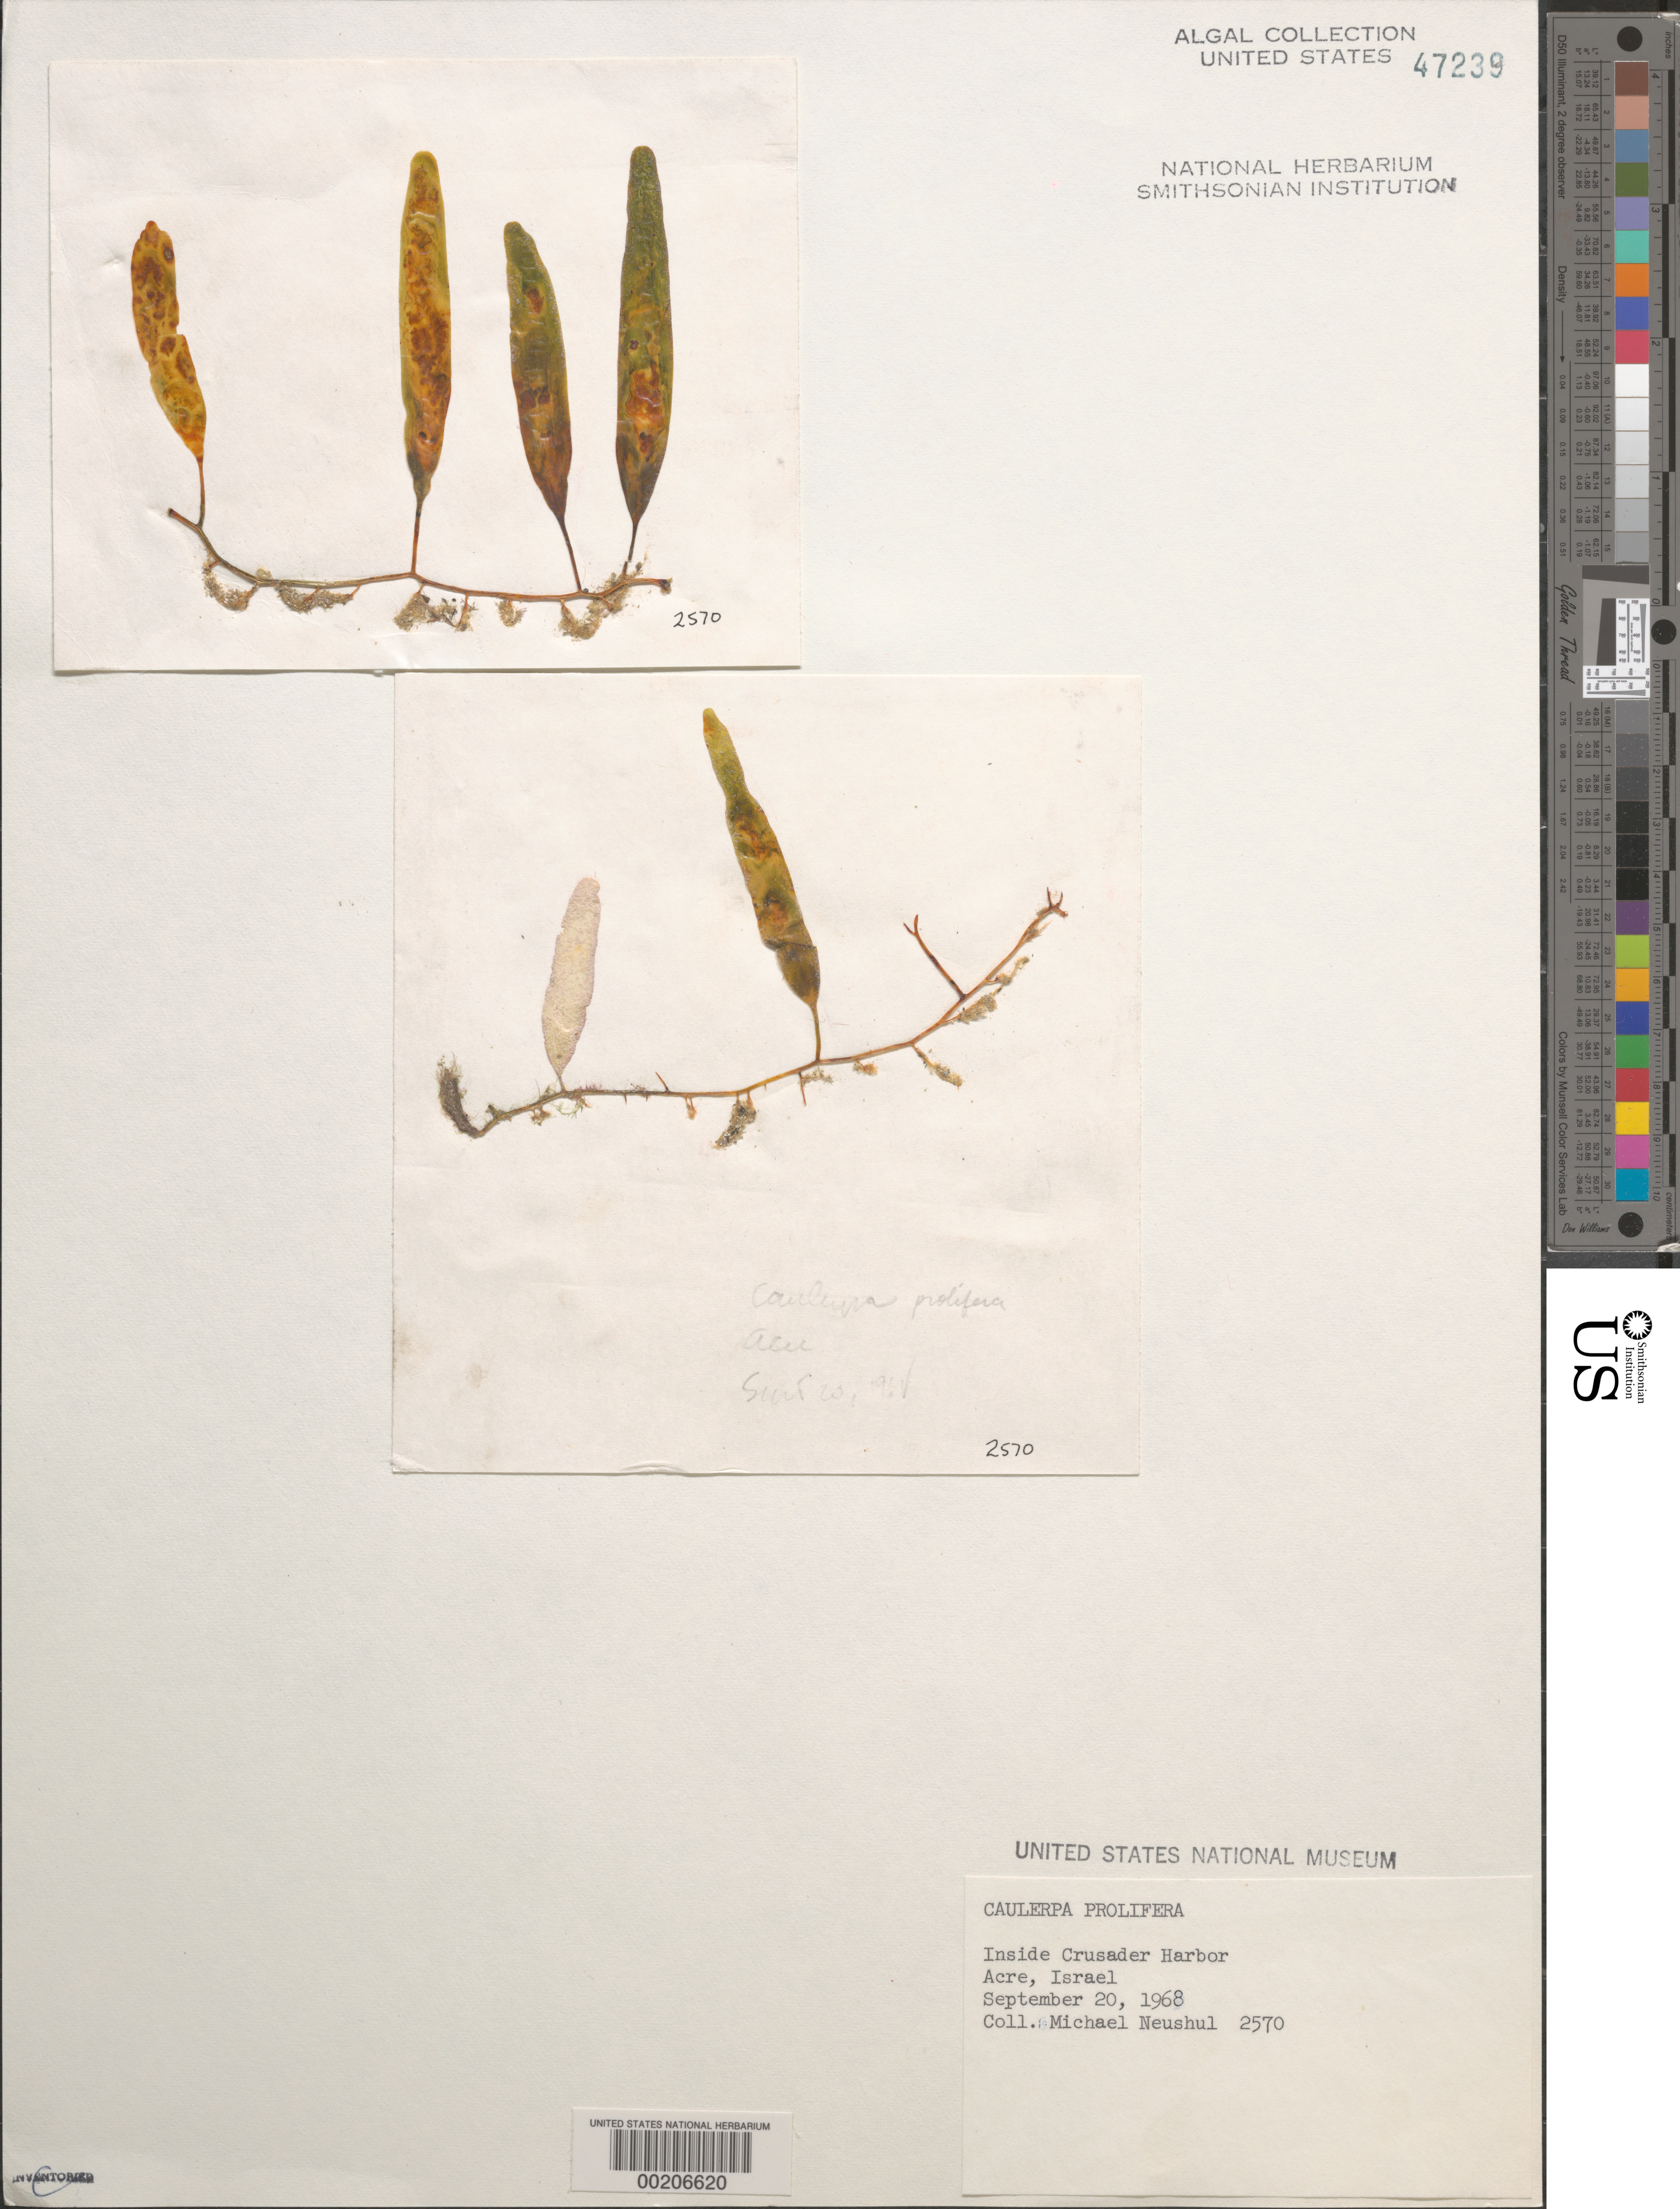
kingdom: Plantae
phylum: Chlorophyta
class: Ulvophyceae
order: Bryopsidales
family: Caulerpaceae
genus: Caulerpa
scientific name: Caulerpa prolifera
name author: (Forssk.) J.V.Lamouroux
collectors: M. Neushul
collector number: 2570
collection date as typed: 20 Sep 1968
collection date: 1968-09-20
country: Israel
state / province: Northern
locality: Acre, inside Crusader Harbor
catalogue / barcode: US 47239